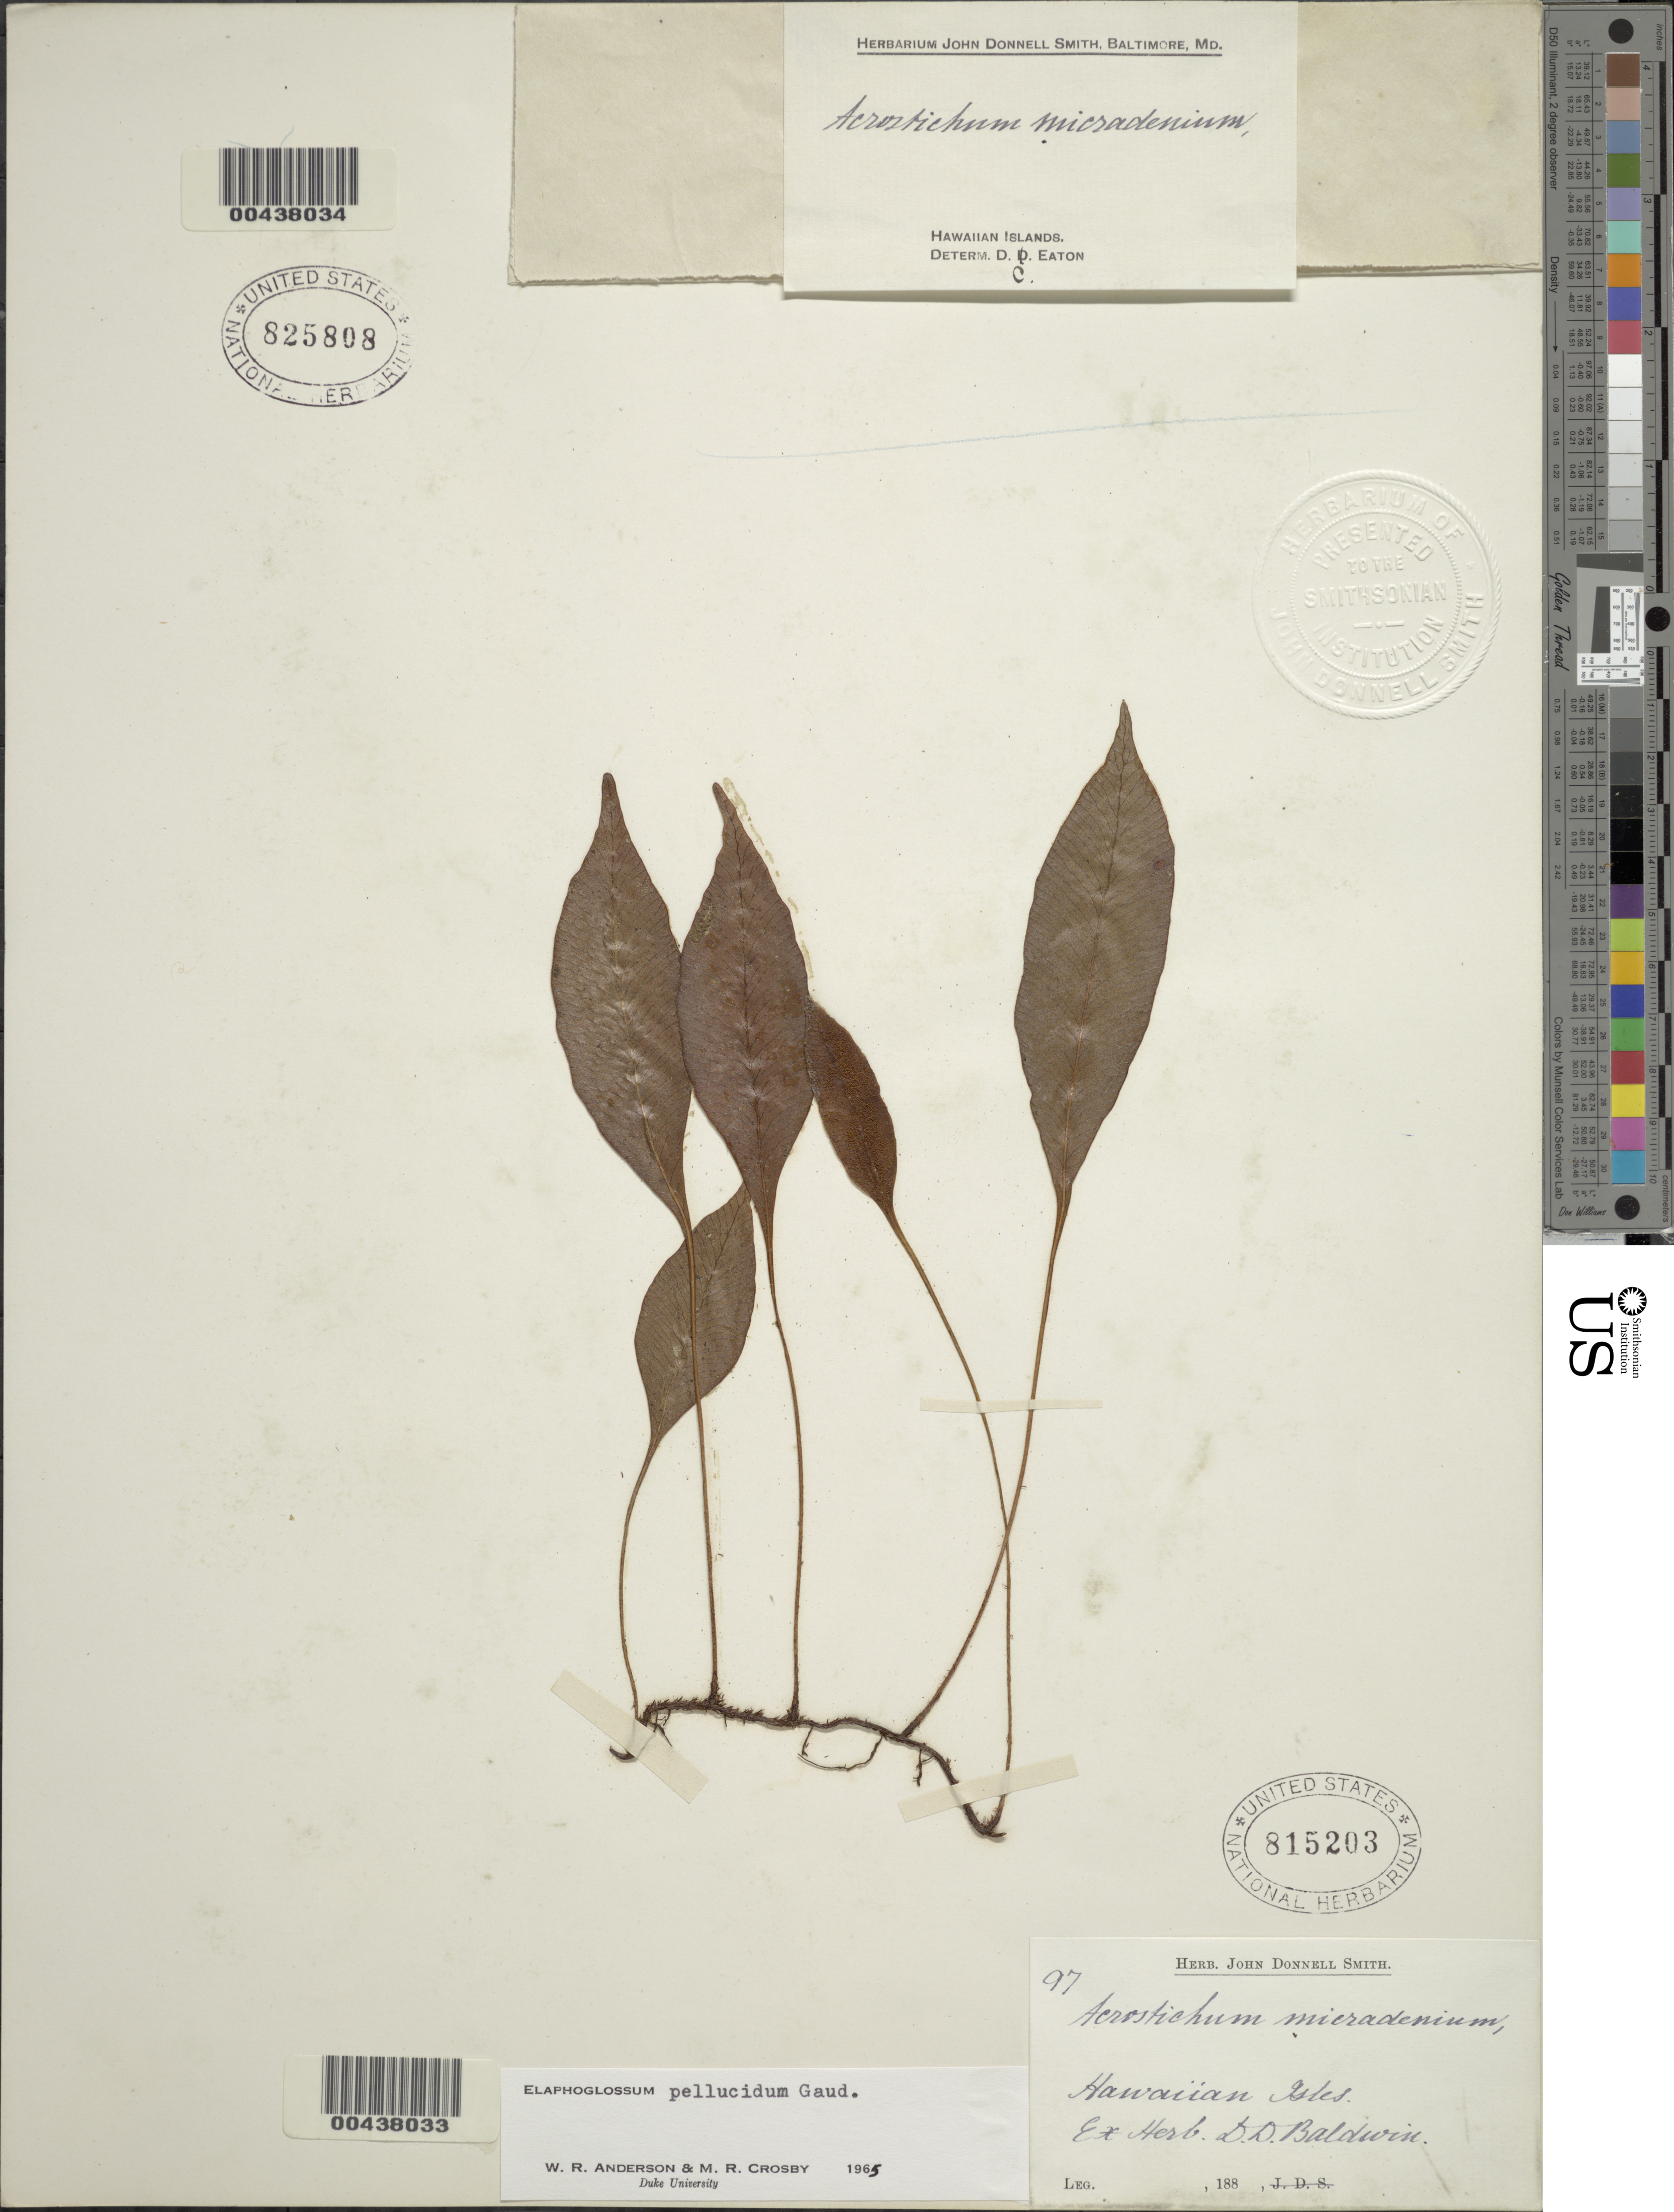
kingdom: Plantae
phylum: Tracheophyta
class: Polypodiopsida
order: Polypodiales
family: Dryopteridaceae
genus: Elaphoglossum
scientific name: Elaphoglossum pellucidum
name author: Gaudich.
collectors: J. Donnell Smith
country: United States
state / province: Hawaii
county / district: Hawaii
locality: Hawaiian Islands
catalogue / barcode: US 825808